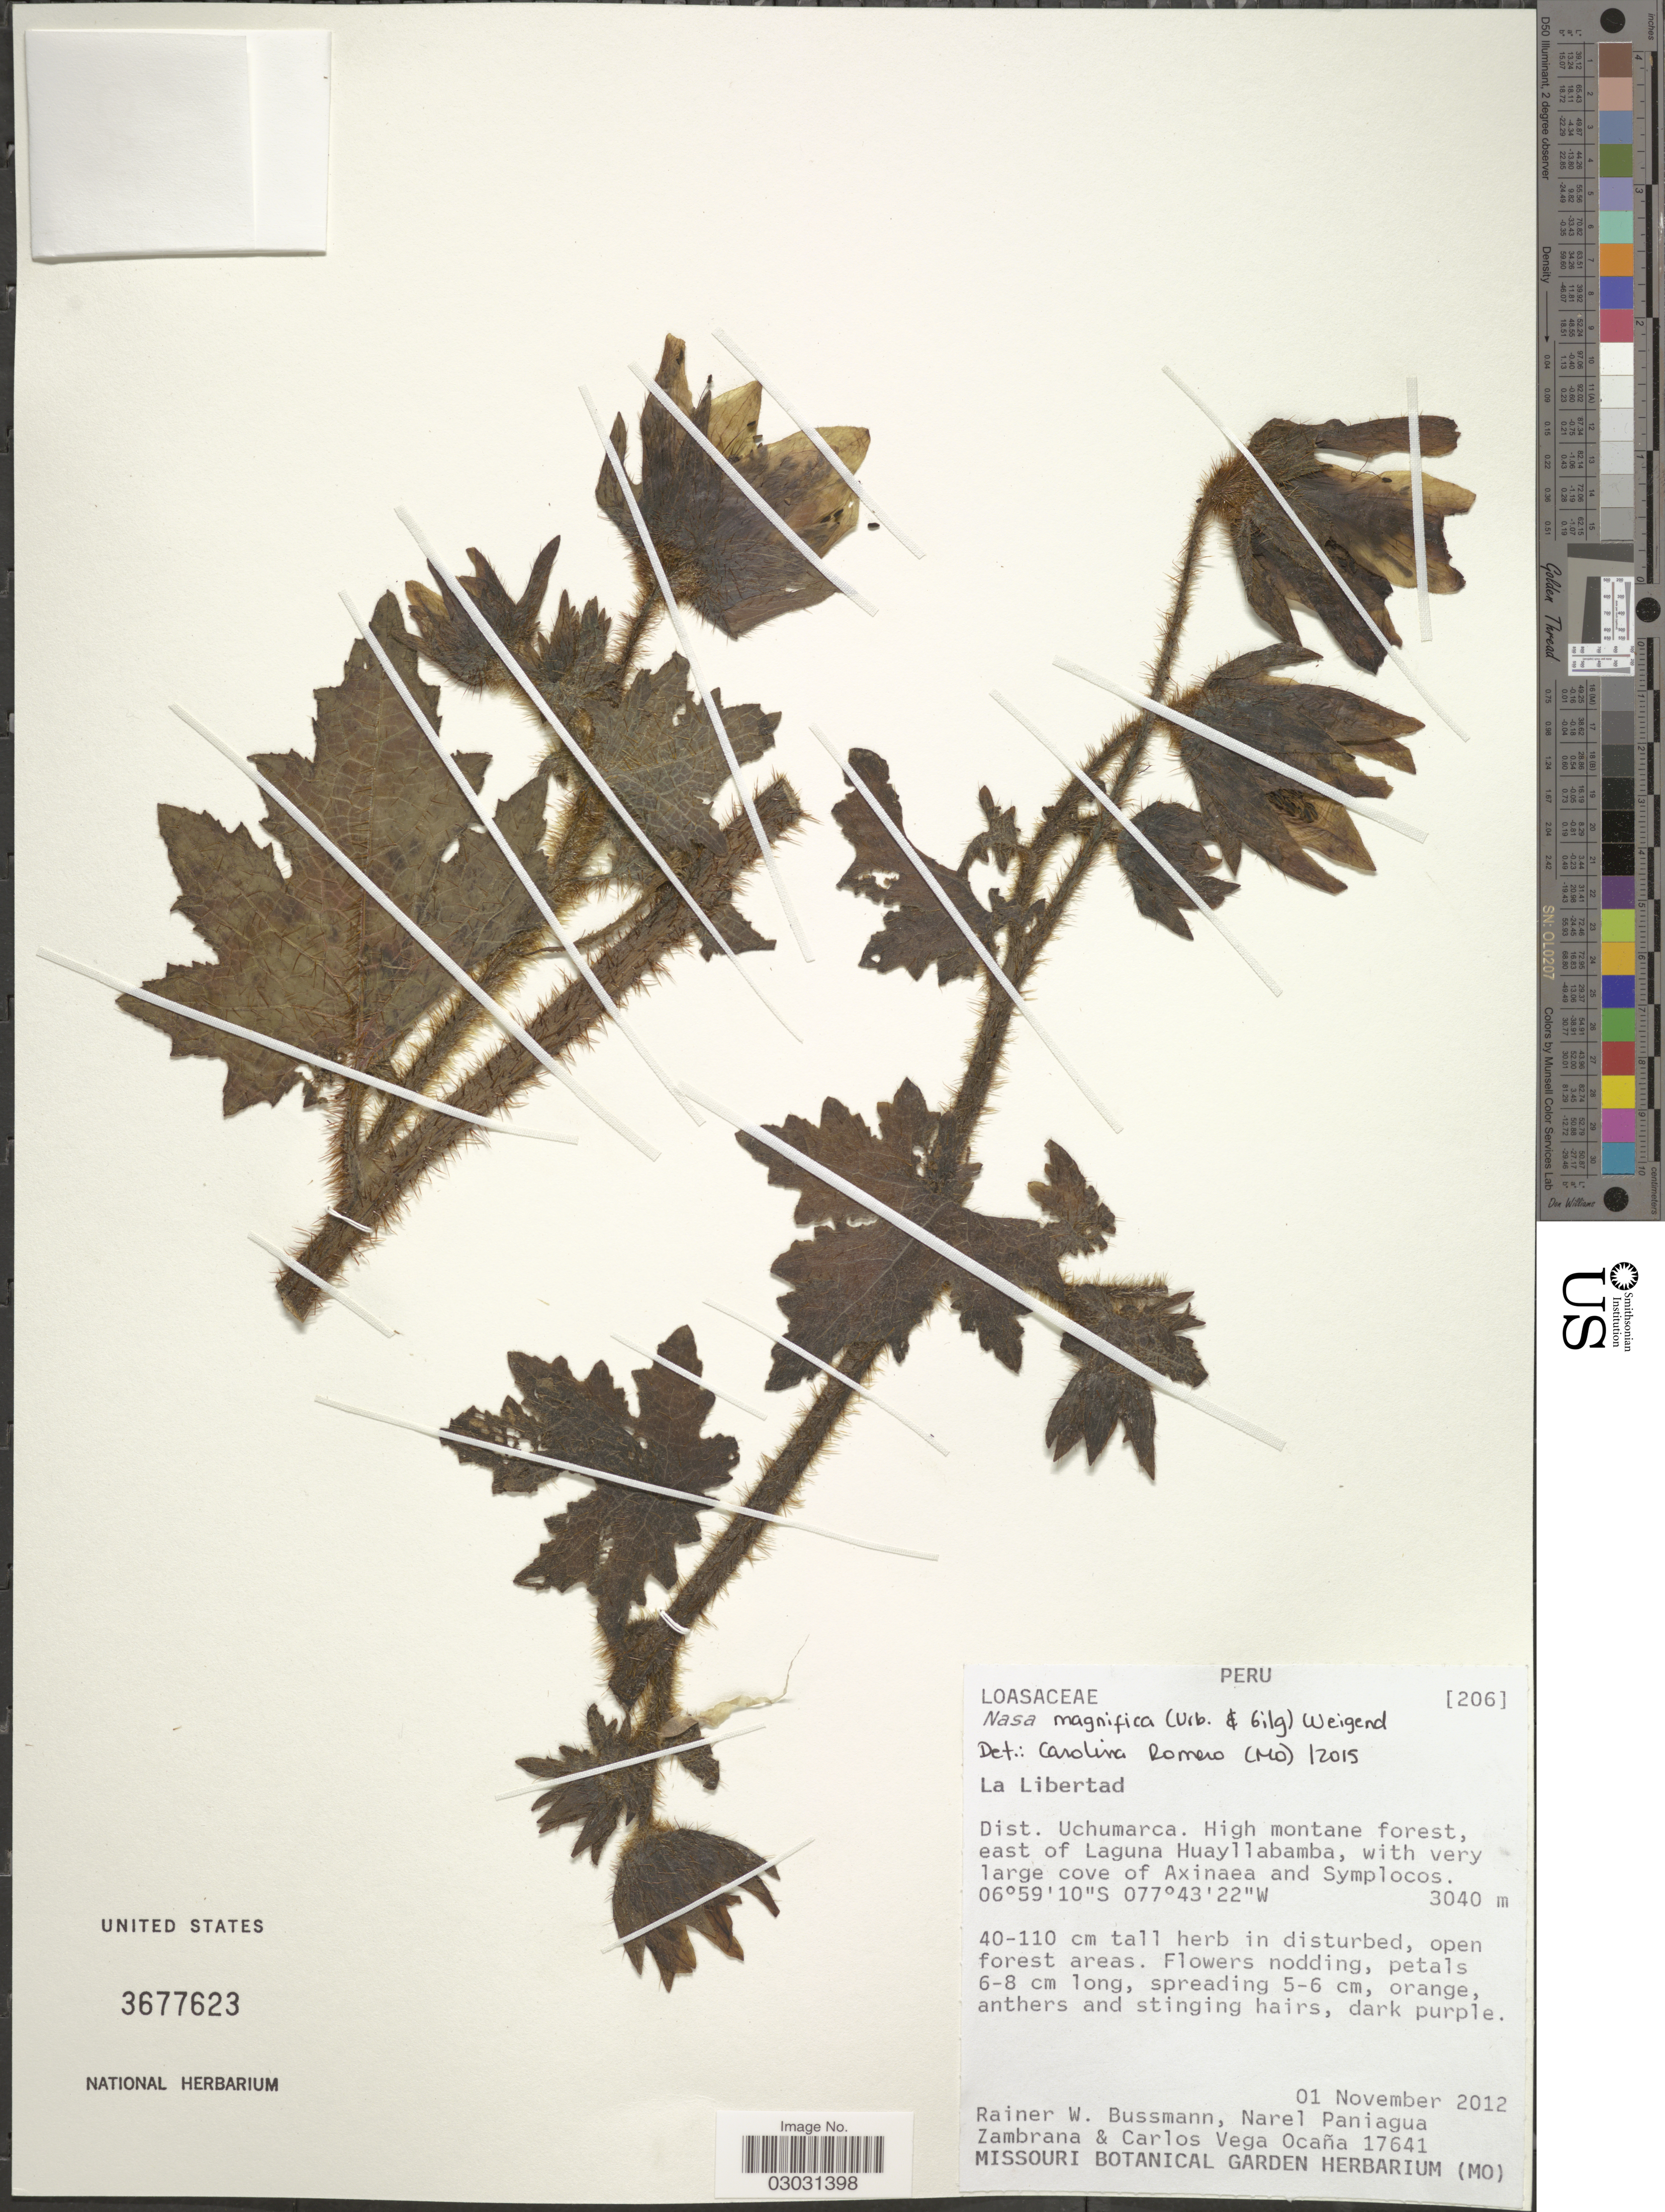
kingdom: Plantae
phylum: Tracheophyta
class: Magnoliopsida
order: Cornales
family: Loasaceae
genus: Nasa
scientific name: Nasa magnifica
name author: (Urb. & Gilg) Weigend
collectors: R. W. Bussmann, N. Zambrana & C. Vega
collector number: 17641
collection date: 2012-11-01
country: Peru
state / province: La Libertad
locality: Dist. Uchumarca. East of Laguna Huayllabamba.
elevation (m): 3040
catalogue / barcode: US 3677623